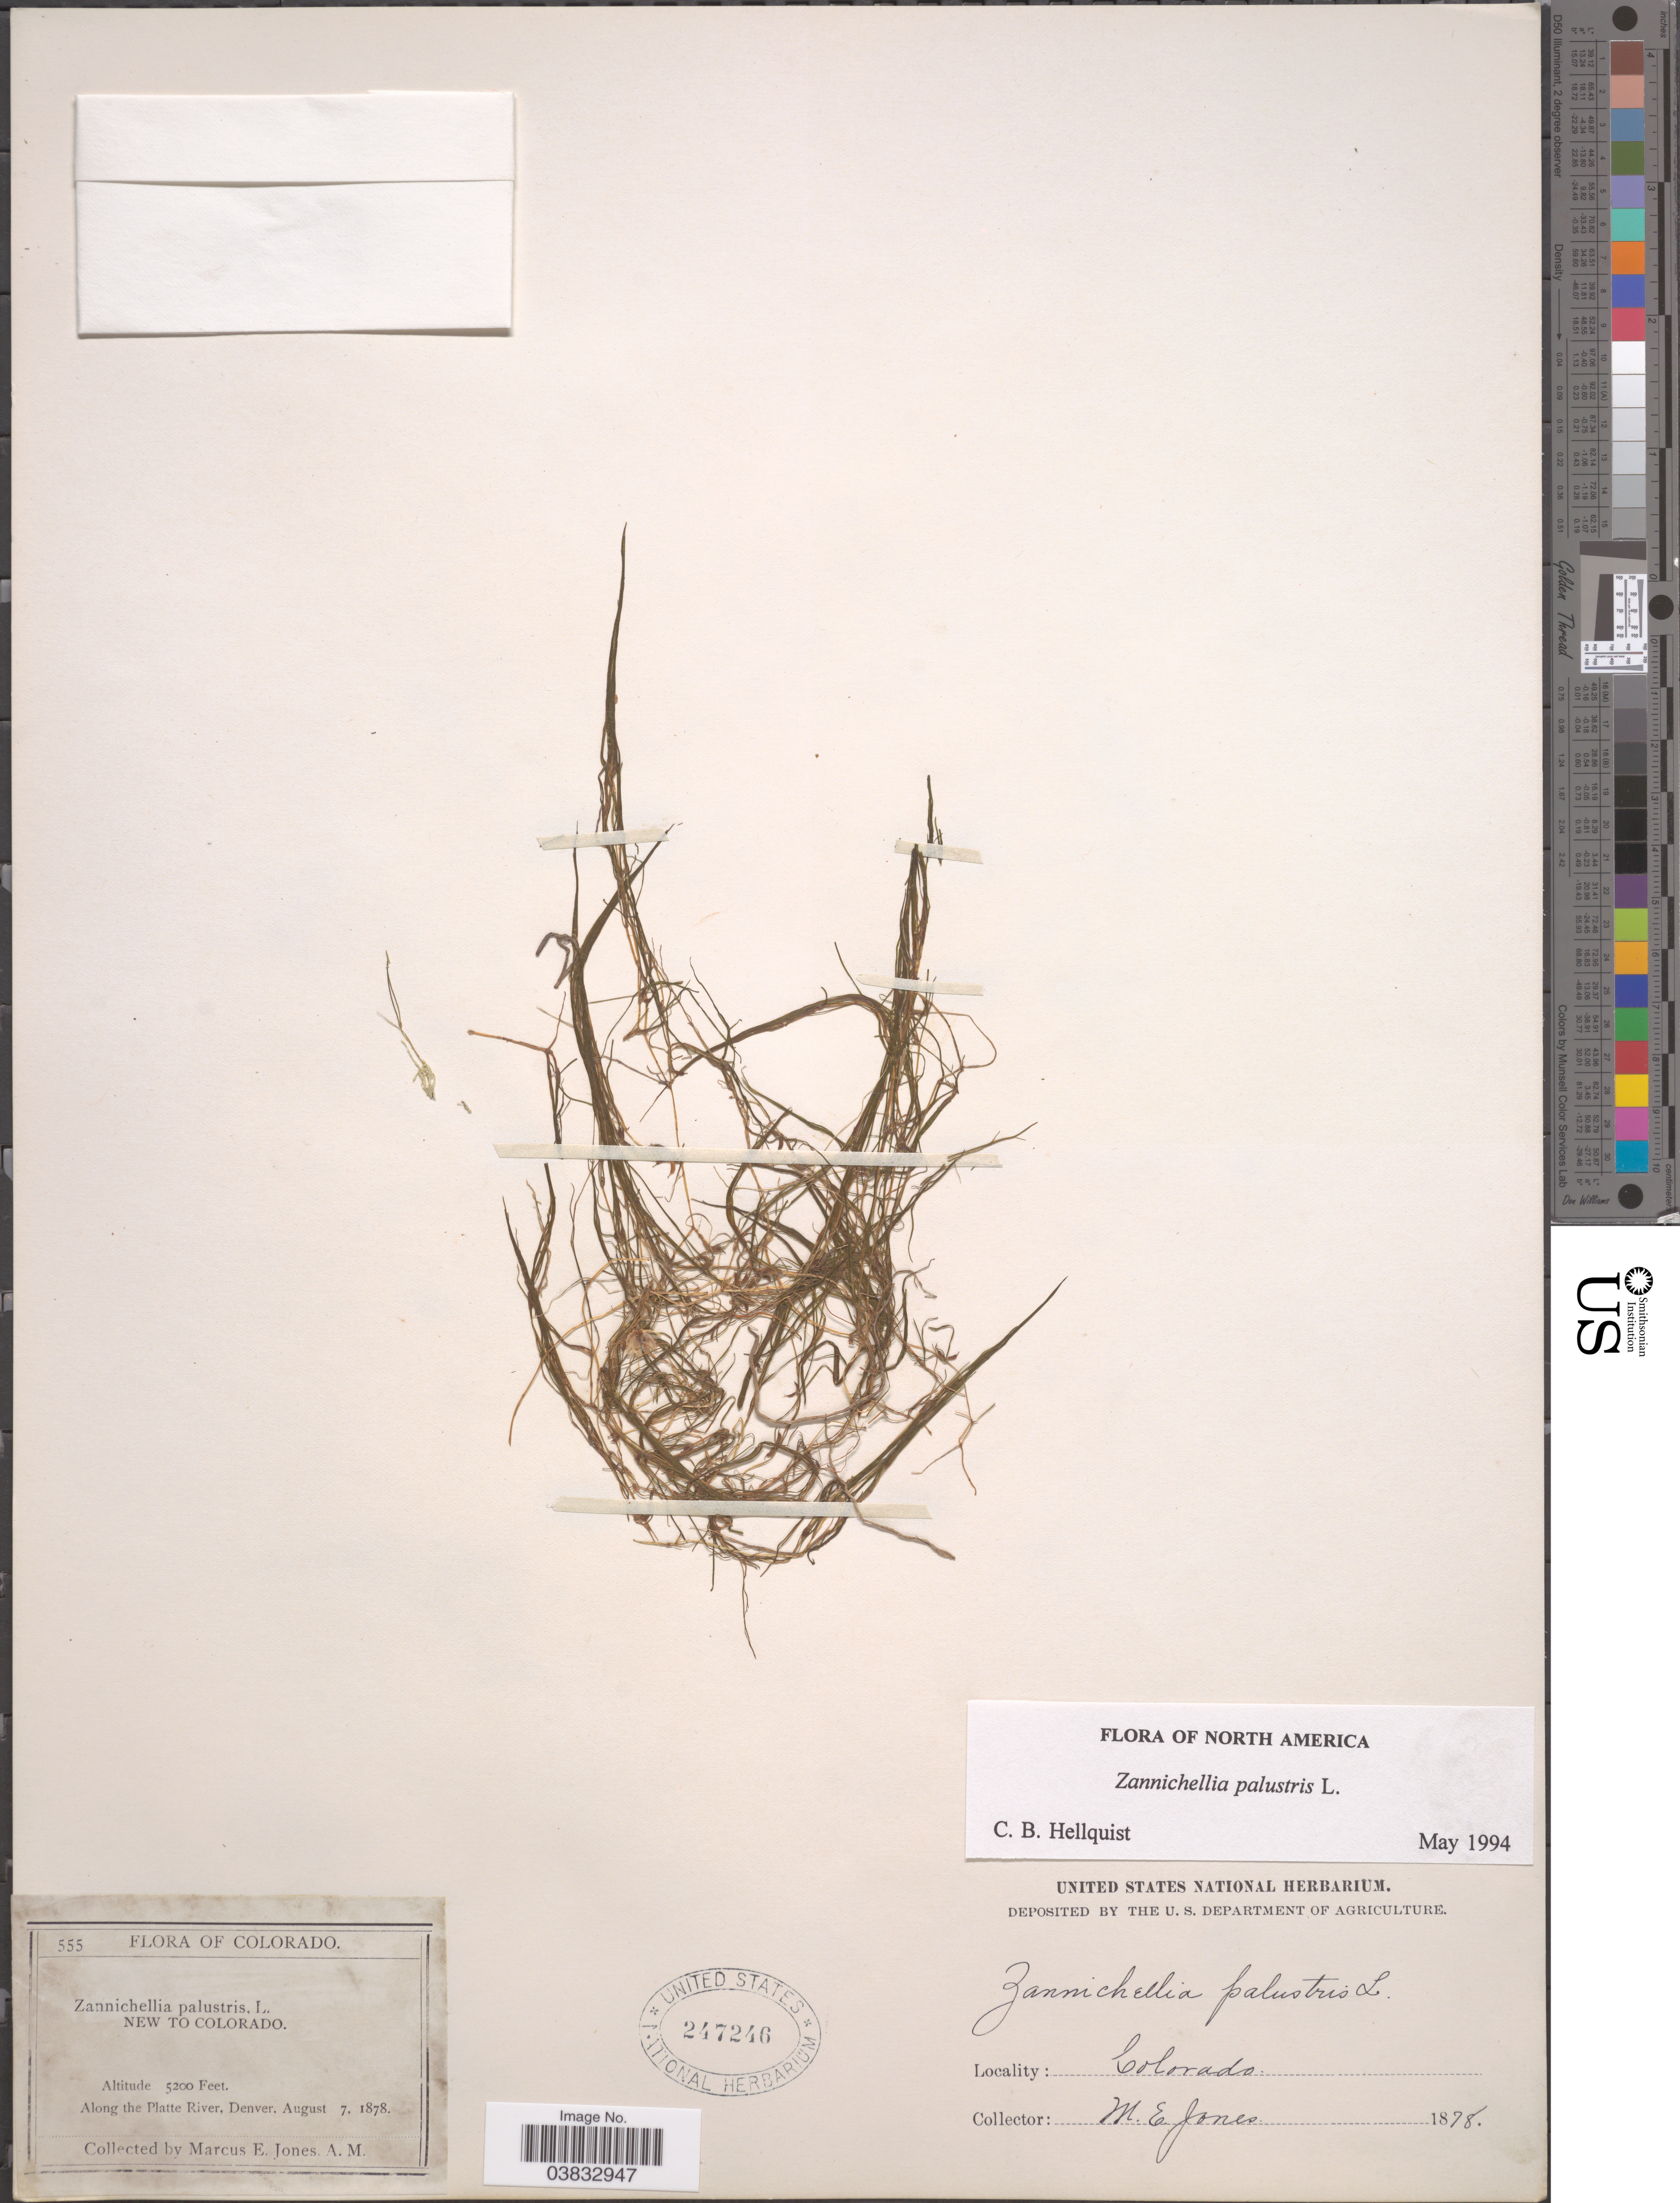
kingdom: Plantae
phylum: Tracheophyta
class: Liliopsida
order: Alismatales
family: Potamogetonaceae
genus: Zannichellia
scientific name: Zannichellia palustris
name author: L.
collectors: M. E. Jones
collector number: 555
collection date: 1878-08-07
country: United States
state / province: Colorado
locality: Along the Platte River, Denver.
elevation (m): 1585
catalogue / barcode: US 247246